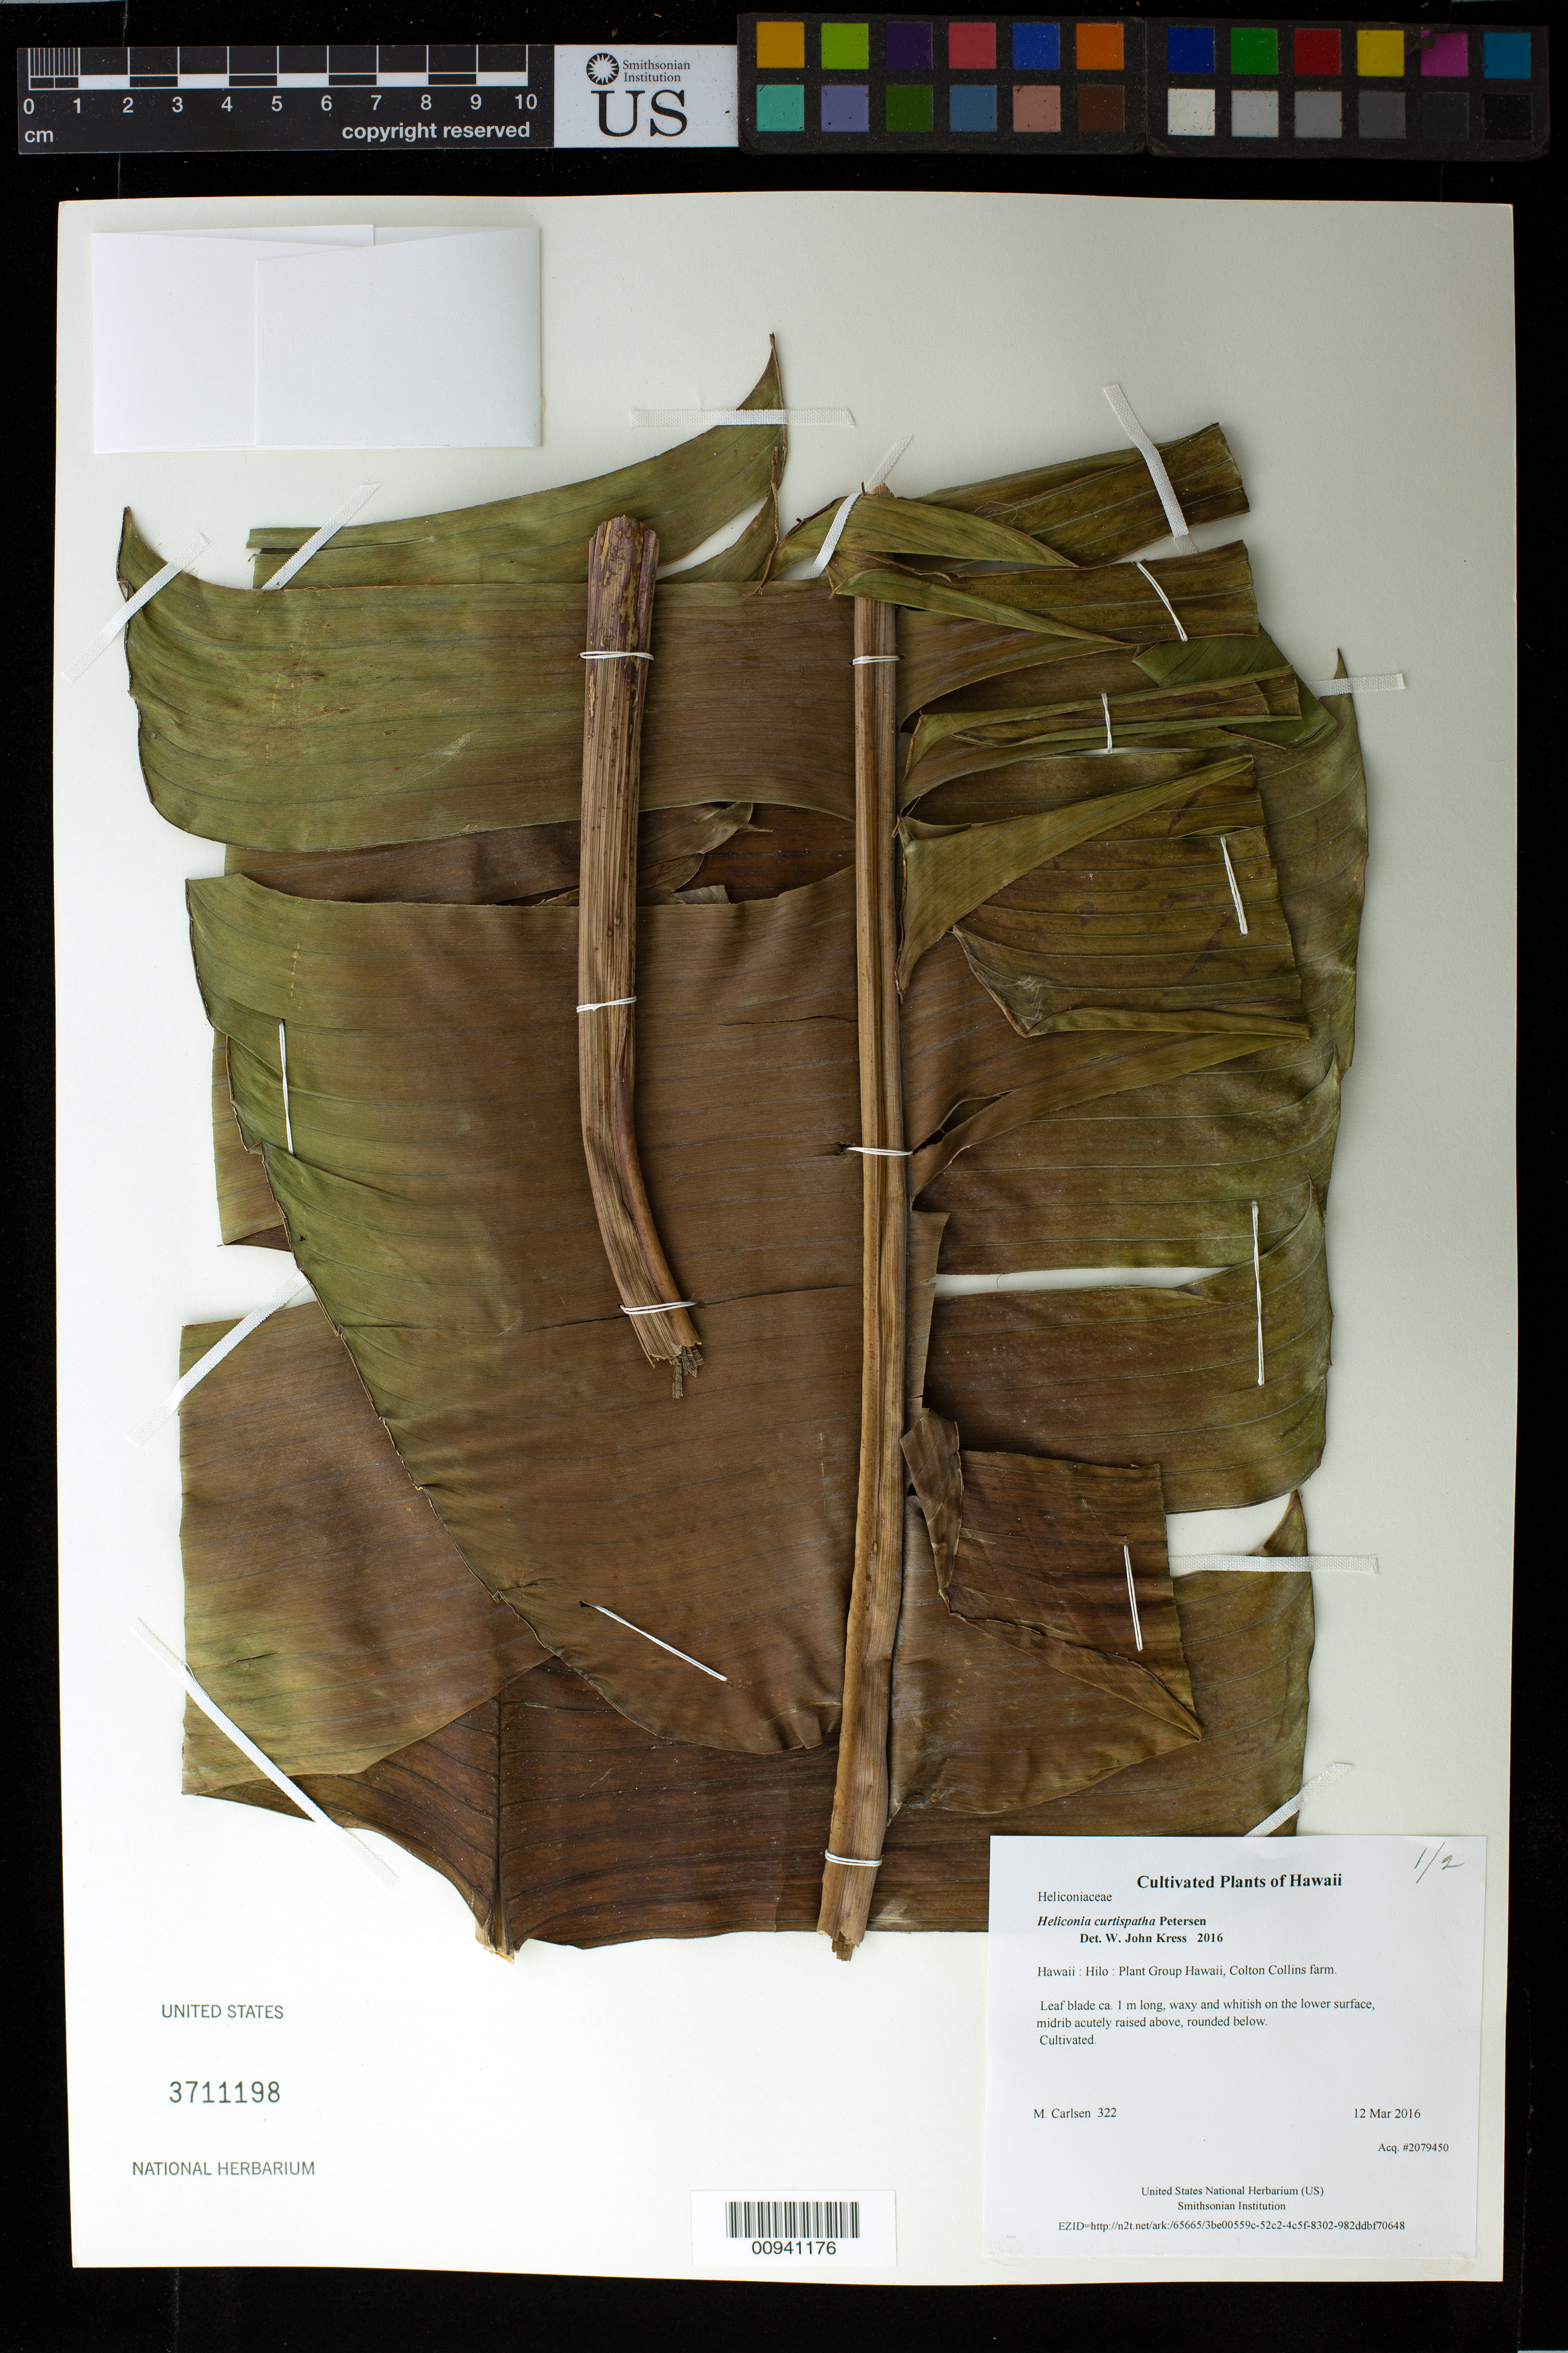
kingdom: Plantae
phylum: Tracheophyta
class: Liliopsida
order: Zingiberales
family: Heliconiaceae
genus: Heliconia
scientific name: Heliconia curtispatha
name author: Petersen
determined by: Kress, W. J., (US), Smithsonian Institution - National Museum of Natural History (UNITED STATES)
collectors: M. M. Carlsen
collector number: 322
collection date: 2016-03-12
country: United States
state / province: Hawaii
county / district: Hawaii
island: Hawaii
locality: Plant Group Hawaii, Colton Collins farm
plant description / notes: Dried tissue stored in Biorepository at AG5NO46.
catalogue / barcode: US 3711198